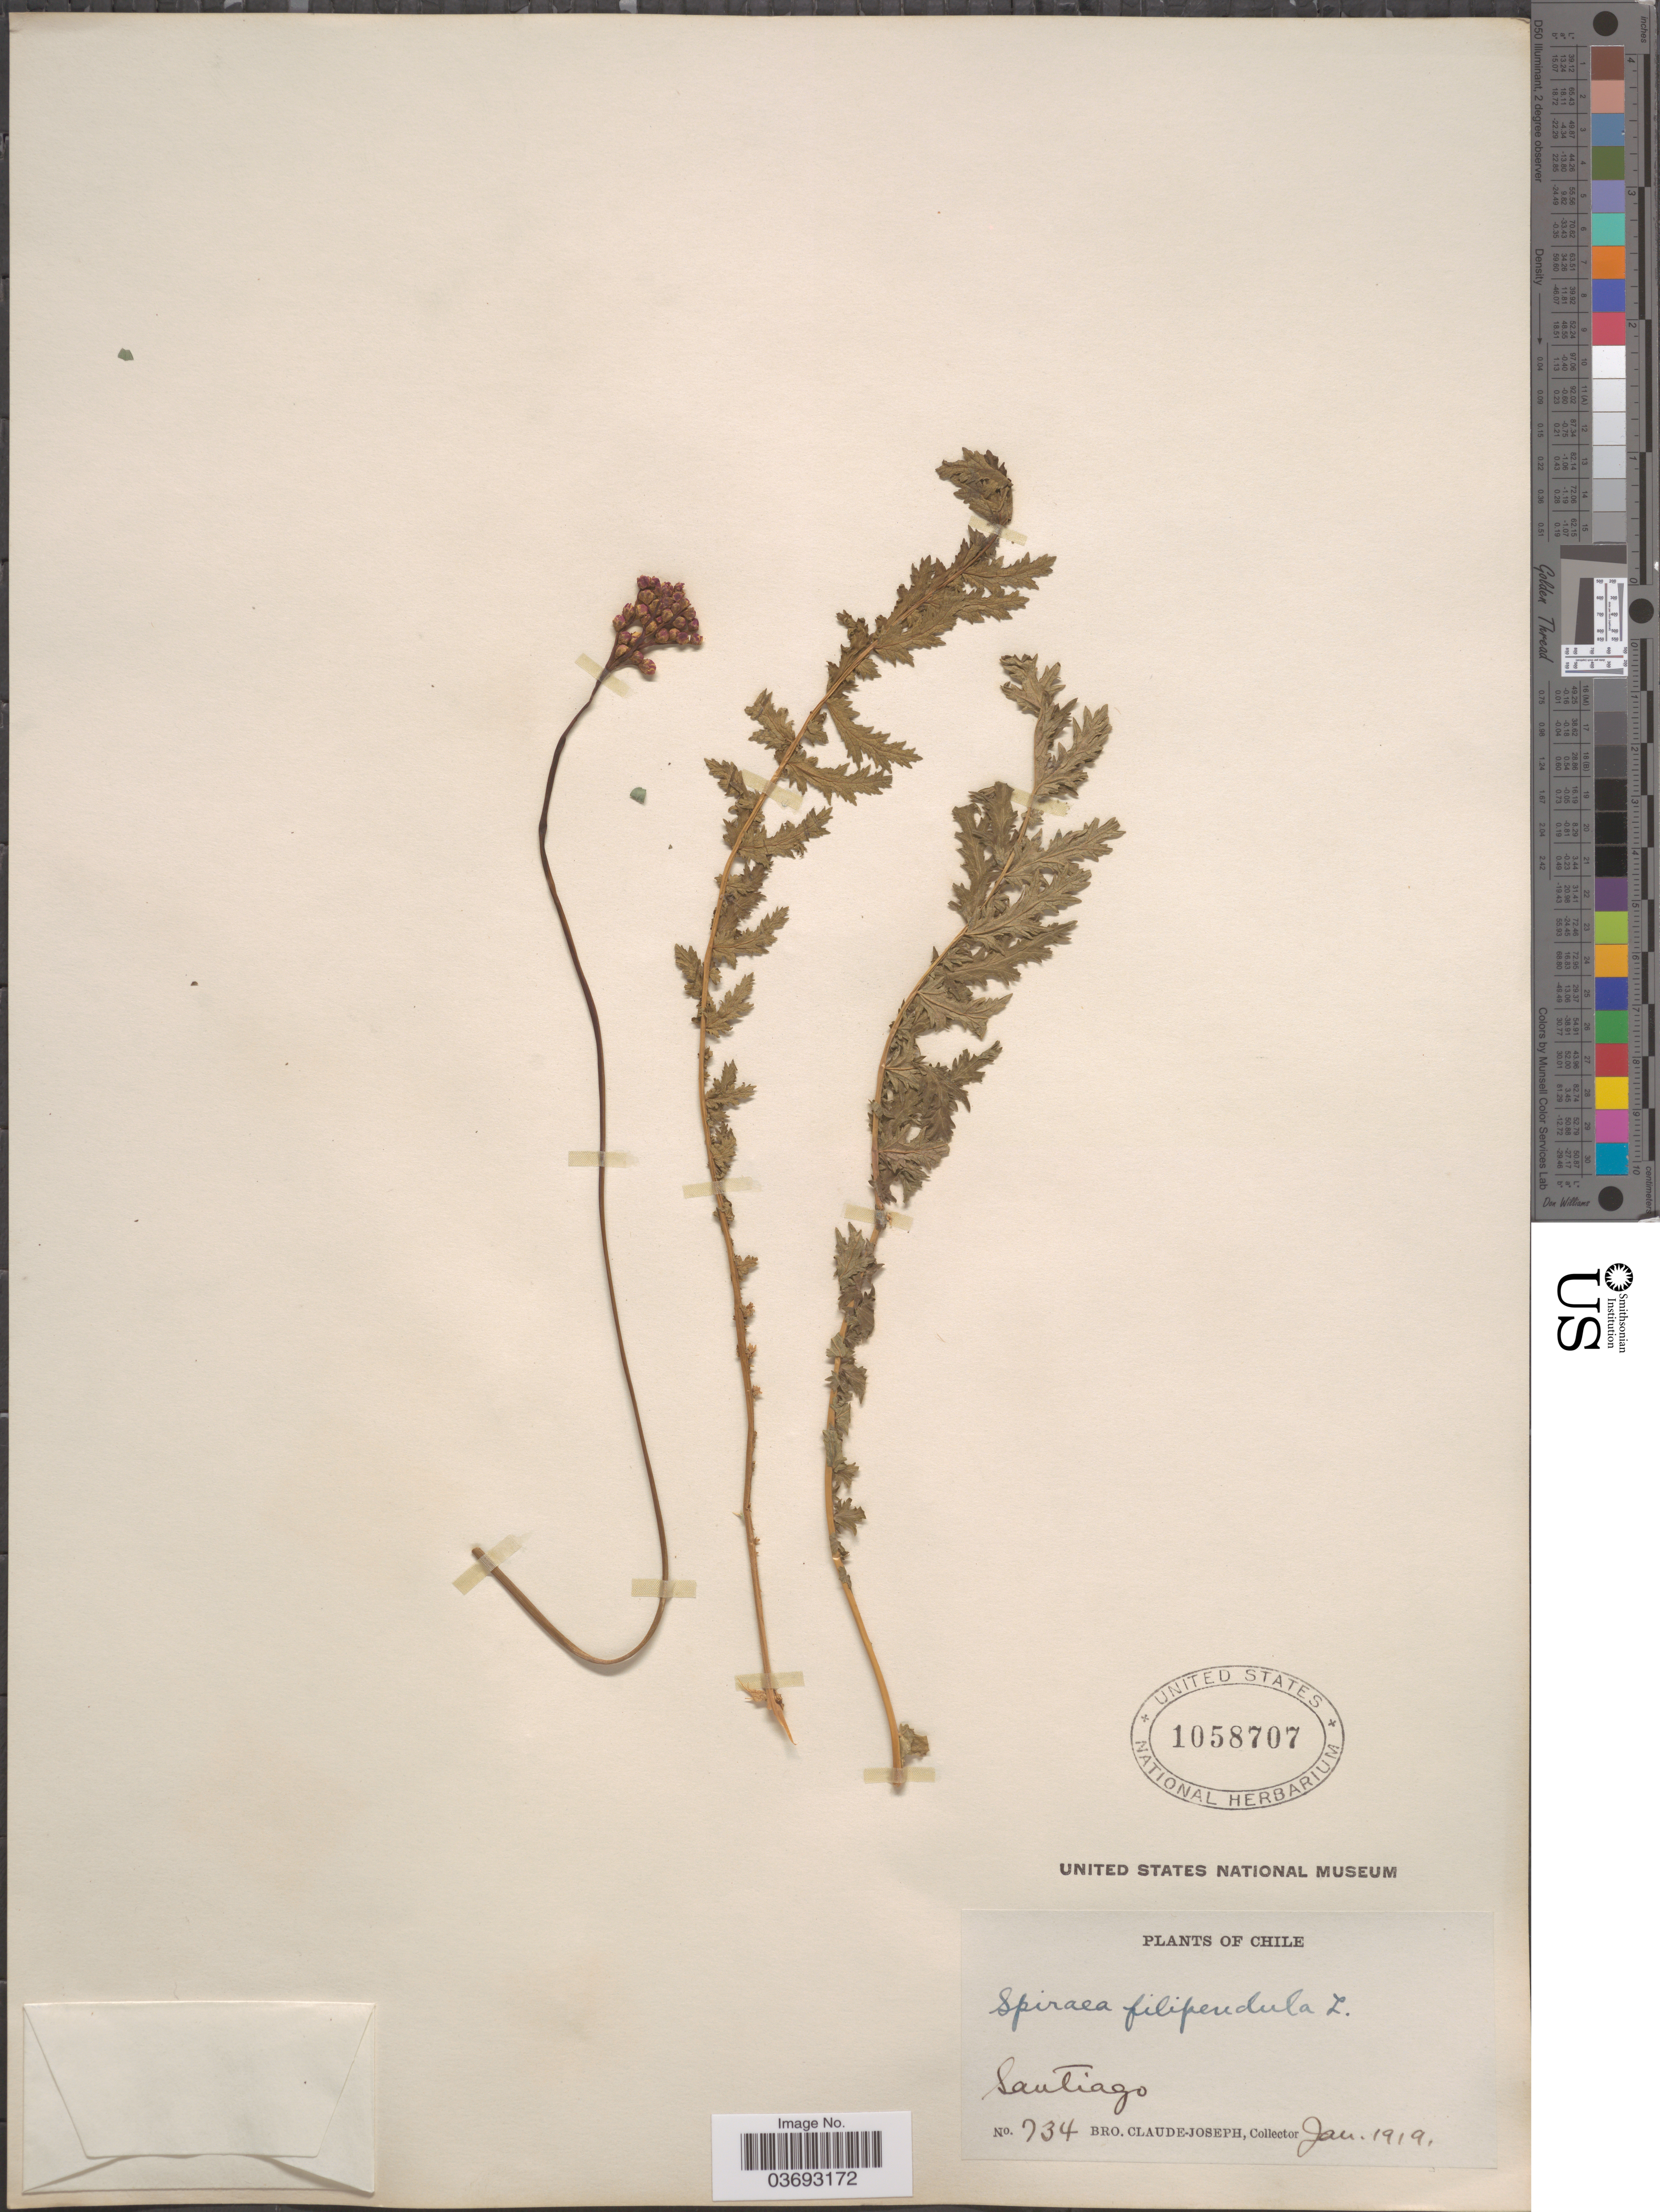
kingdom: Plantae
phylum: Tracheophyta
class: Magnoliopsida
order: Rosales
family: Rosaceae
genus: Spiraea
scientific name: Spiraea filipendula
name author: L.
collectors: Bro. Claude-Joseph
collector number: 734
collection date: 1919-01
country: Chile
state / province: Región Metropolitana (RM)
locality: Santiago.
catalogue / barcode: US 1058707